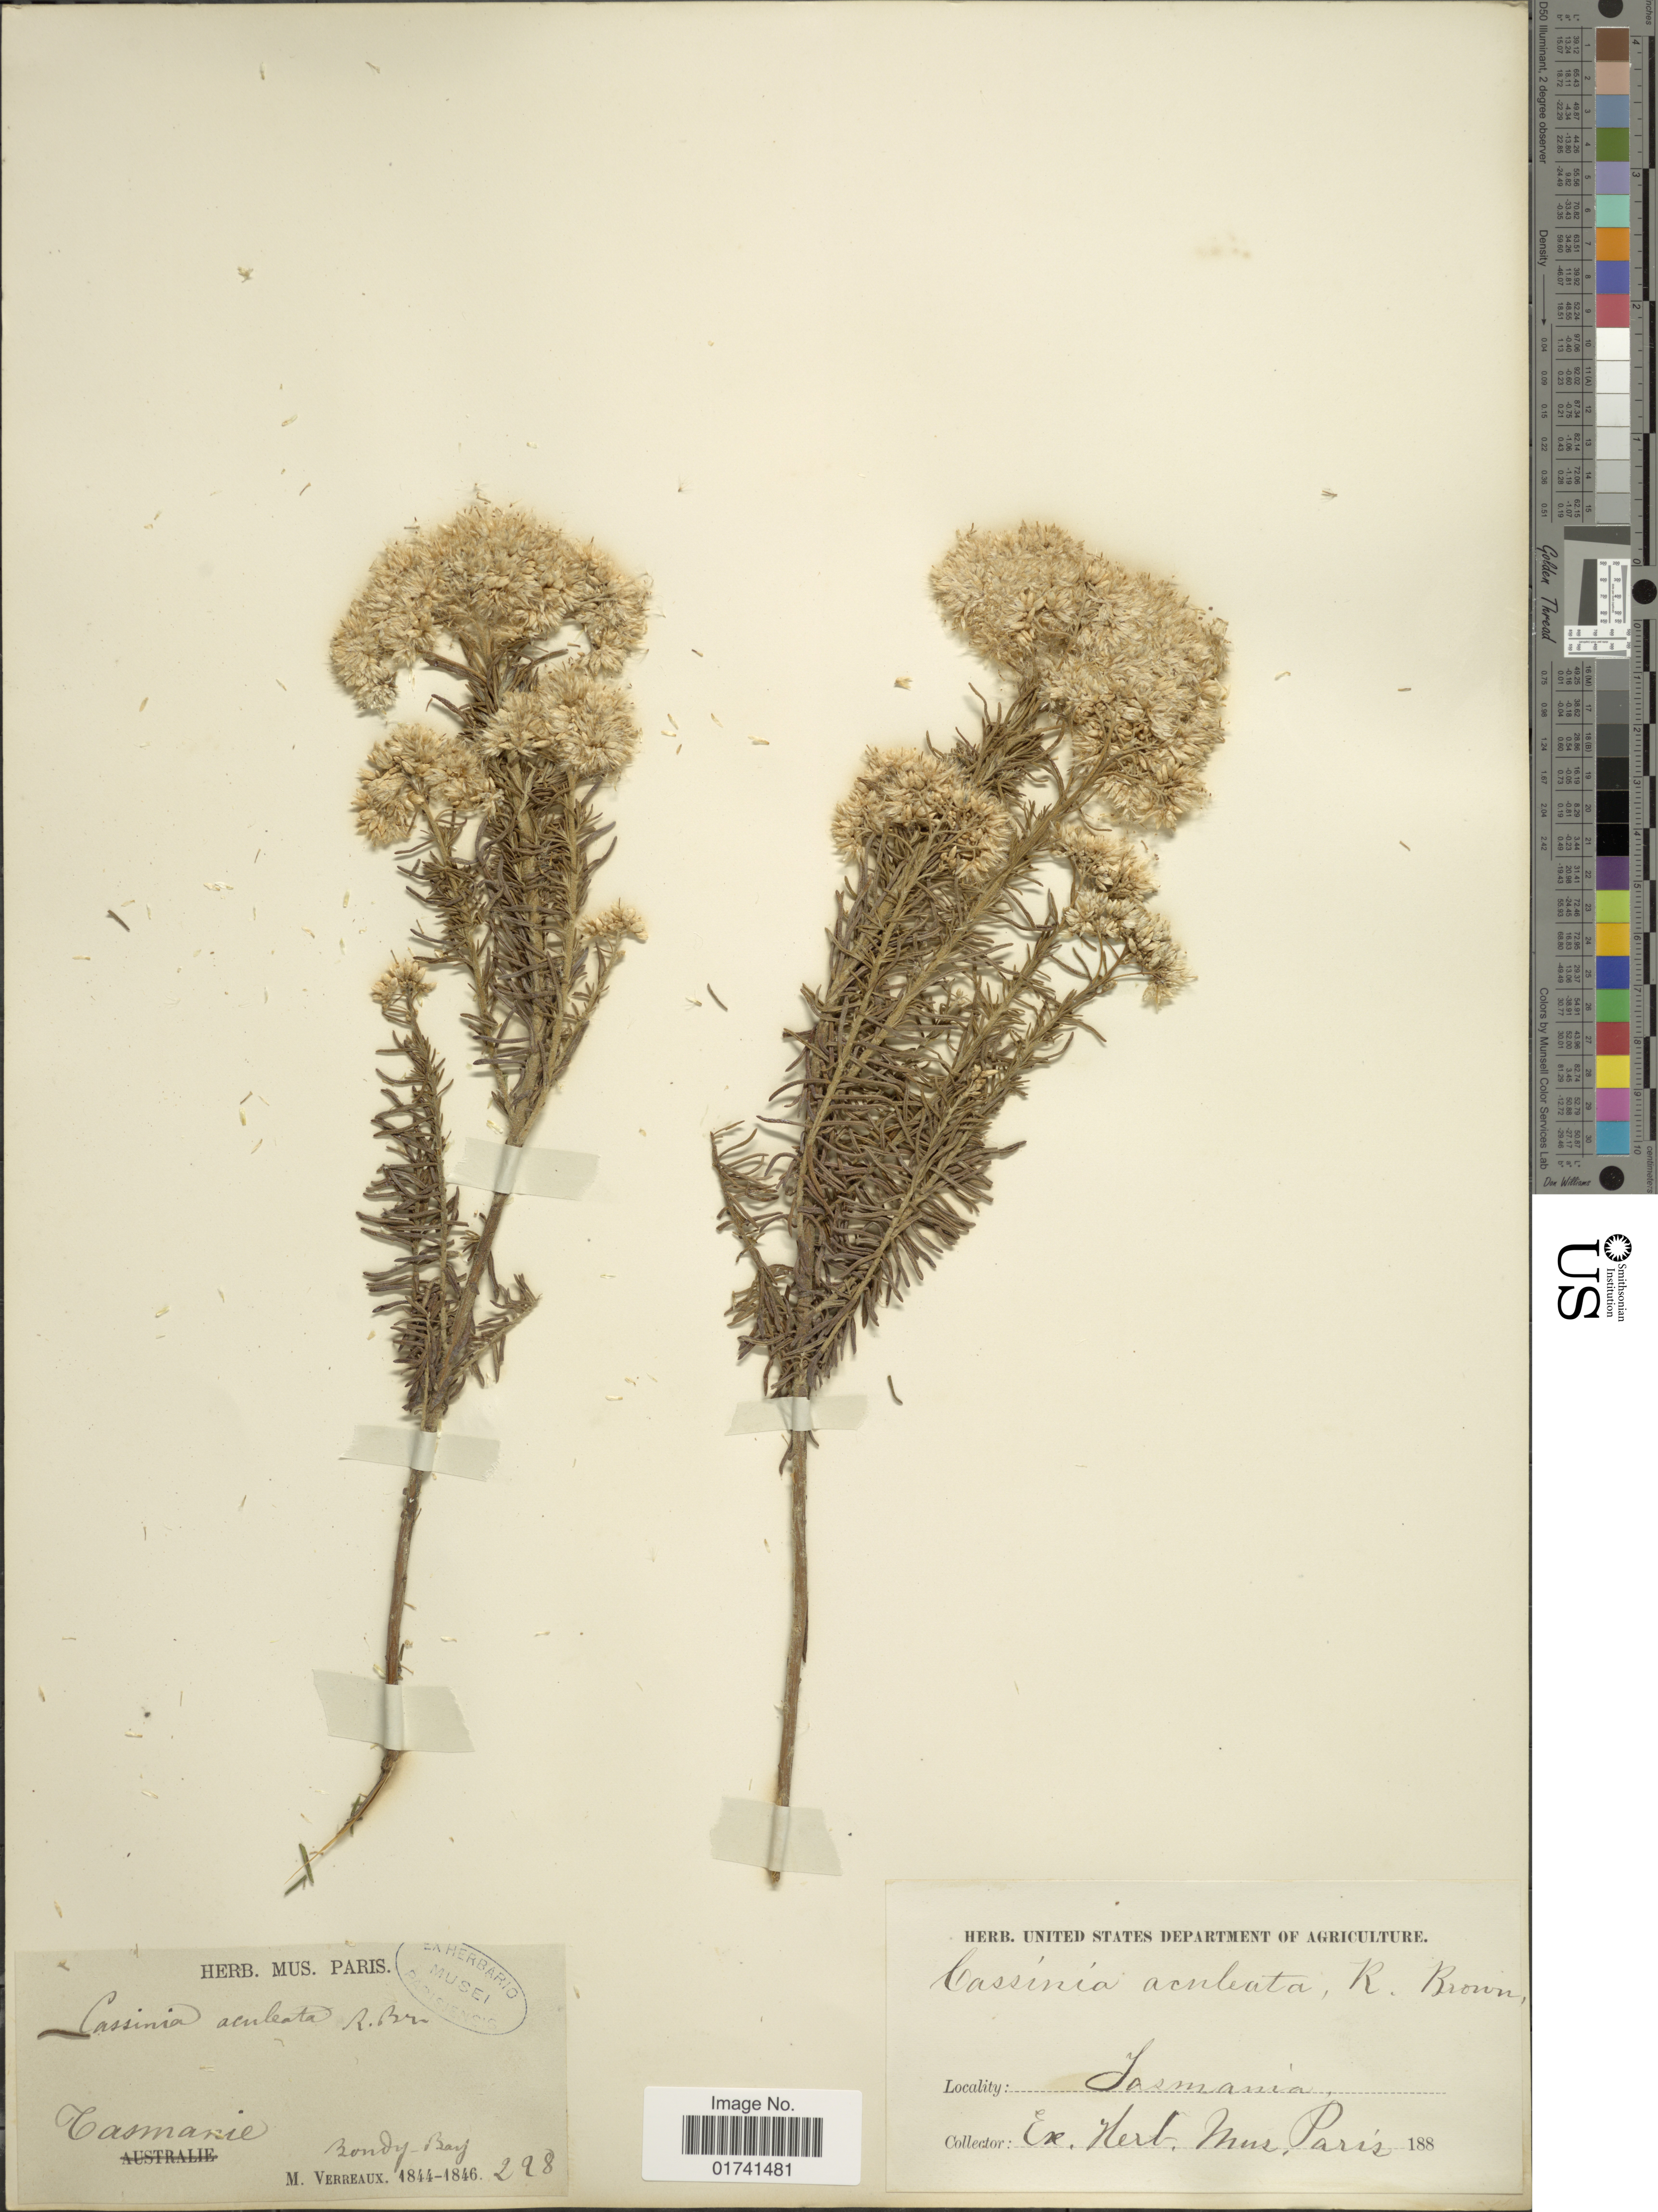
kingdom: Plantae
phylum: Tracheophyta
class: Magnoliopsida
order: Asterales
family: Asteraceae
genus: Cassinia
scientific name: Cassinia aculeata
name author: (Labill.) R. Br.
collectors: M. Verreaux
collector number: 298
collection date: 1844/1846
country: Australia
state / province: Tasmania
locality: Boncy-Bay.